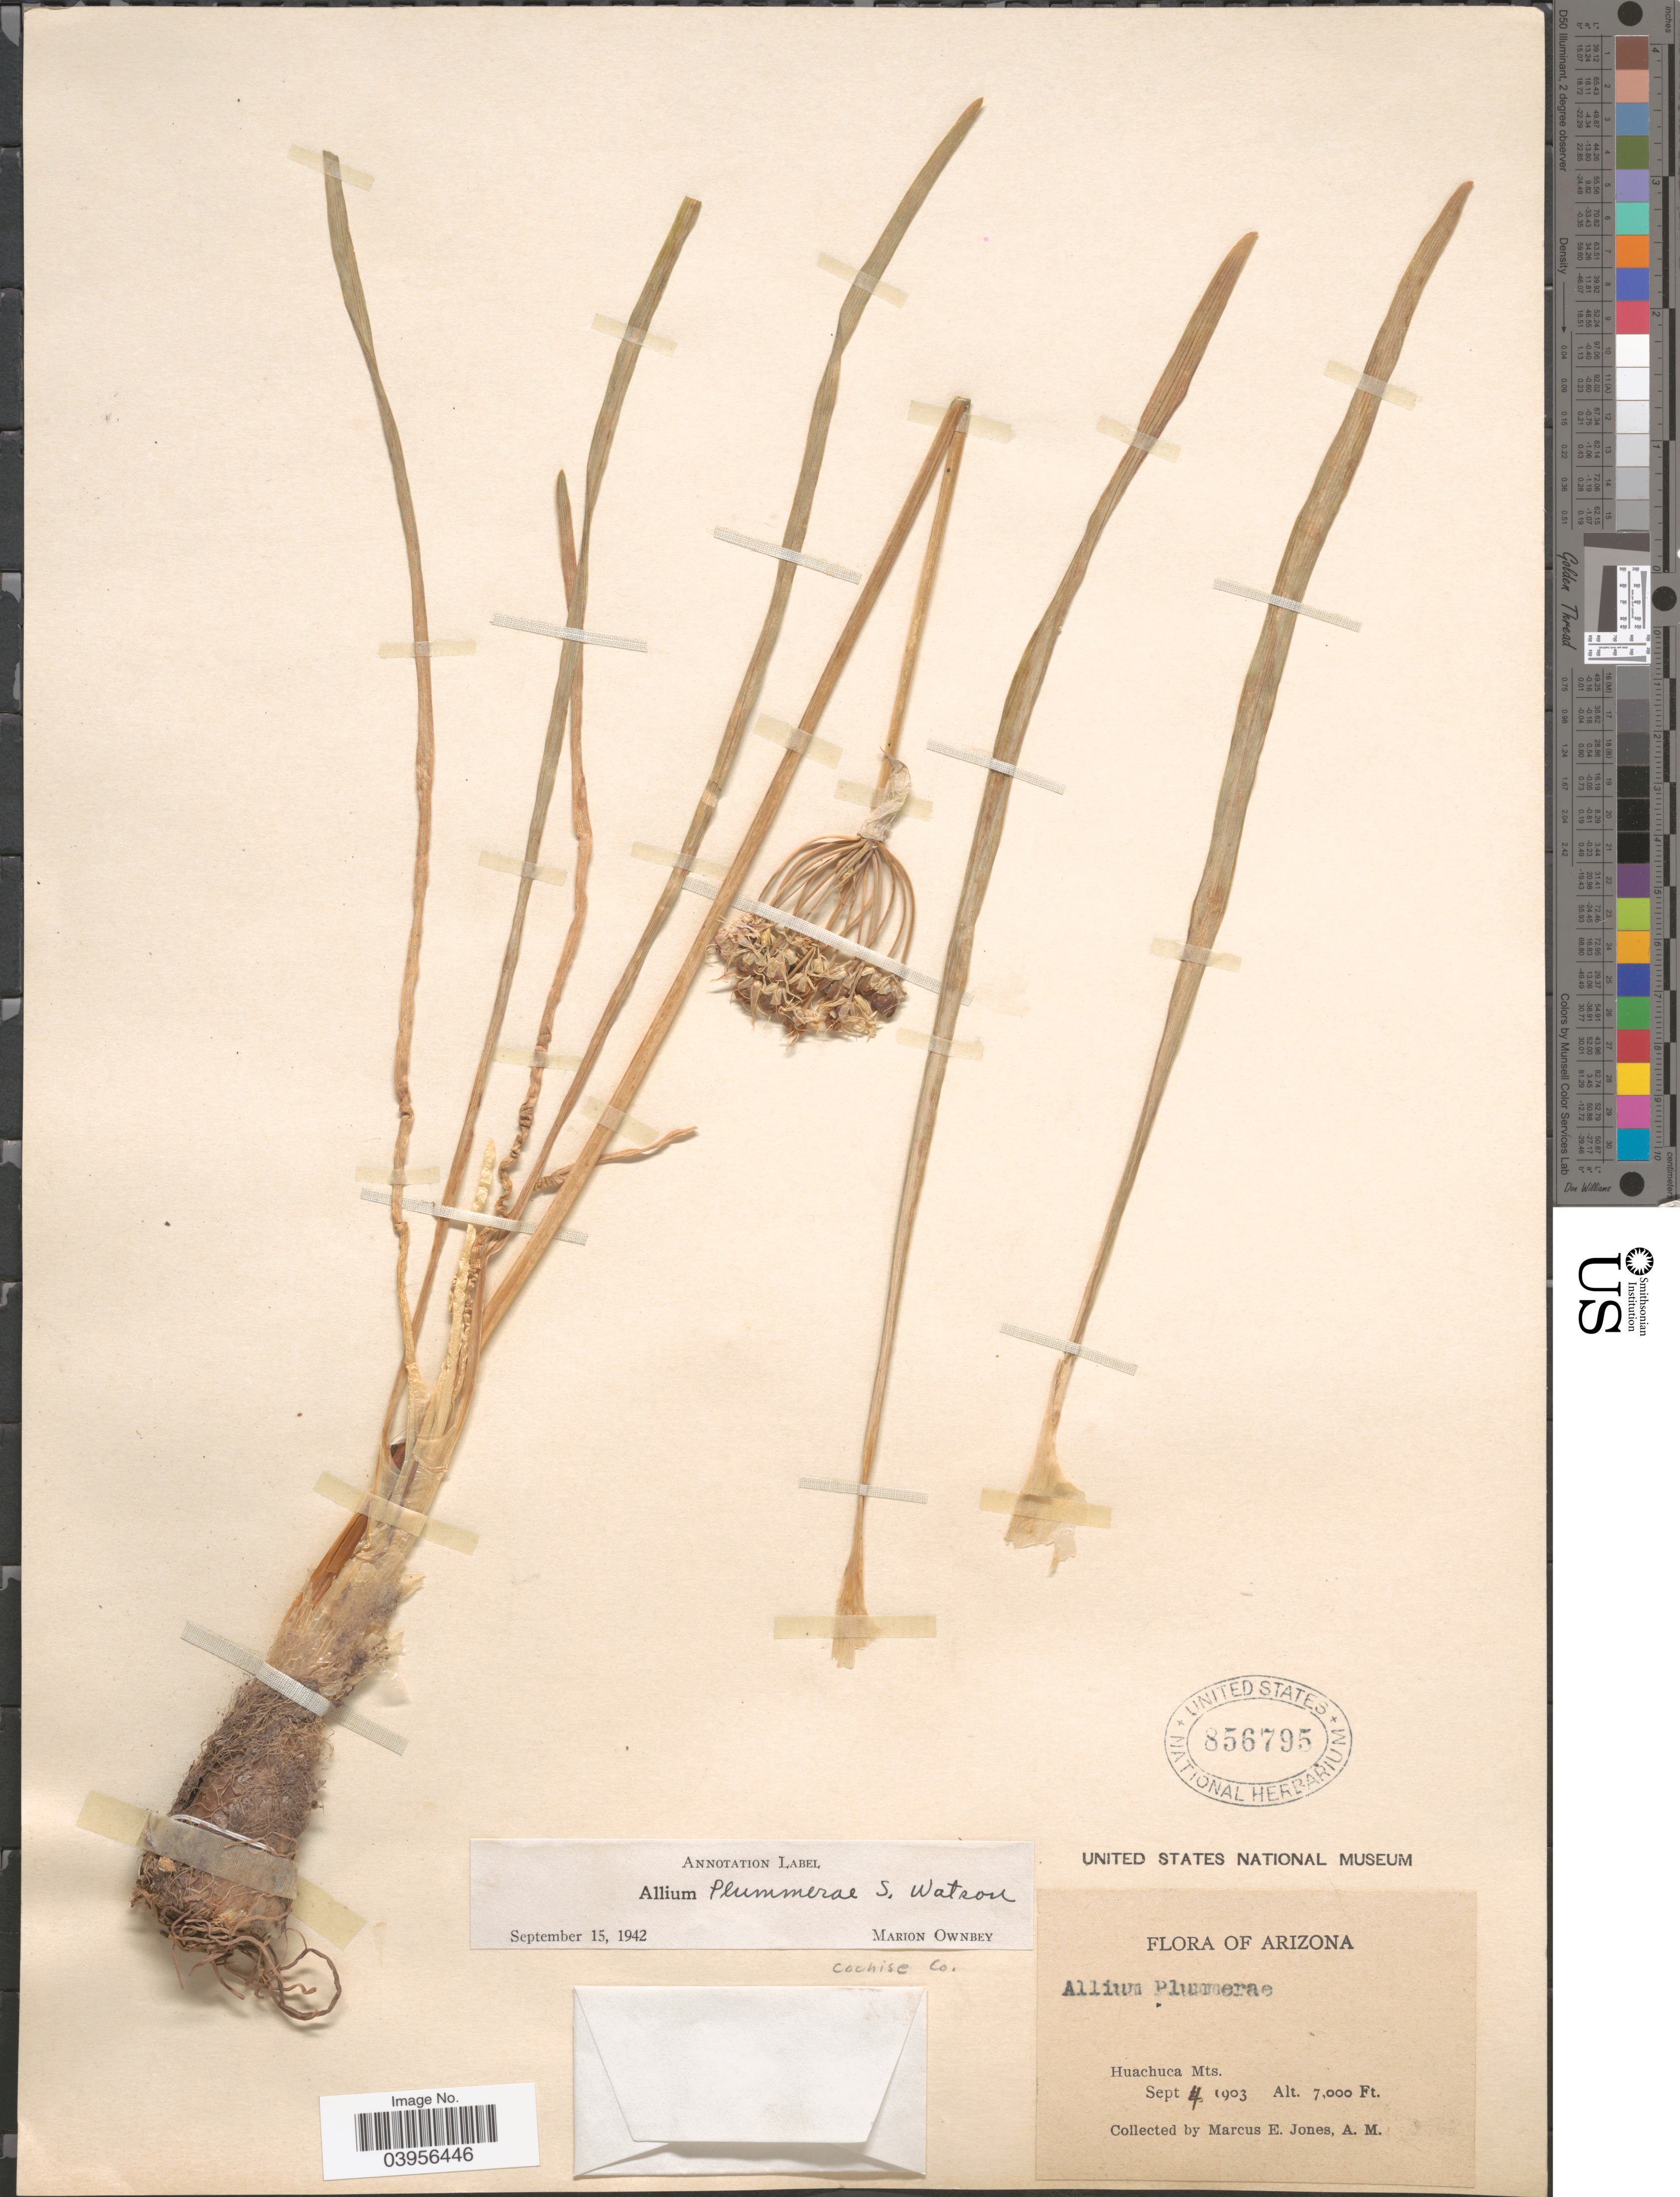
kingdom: Plantae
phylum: Tracheophyta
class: Liliopsida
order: Asparagales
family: Amaryllidaceae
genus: Allium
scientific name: Allium plummerae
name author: S. Watson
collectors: M. E. Jones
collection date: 1903-09-04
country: United States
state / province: Arizona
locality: Cochise Co. Huachuca Mts.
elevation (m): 2134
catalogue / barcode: US 856795